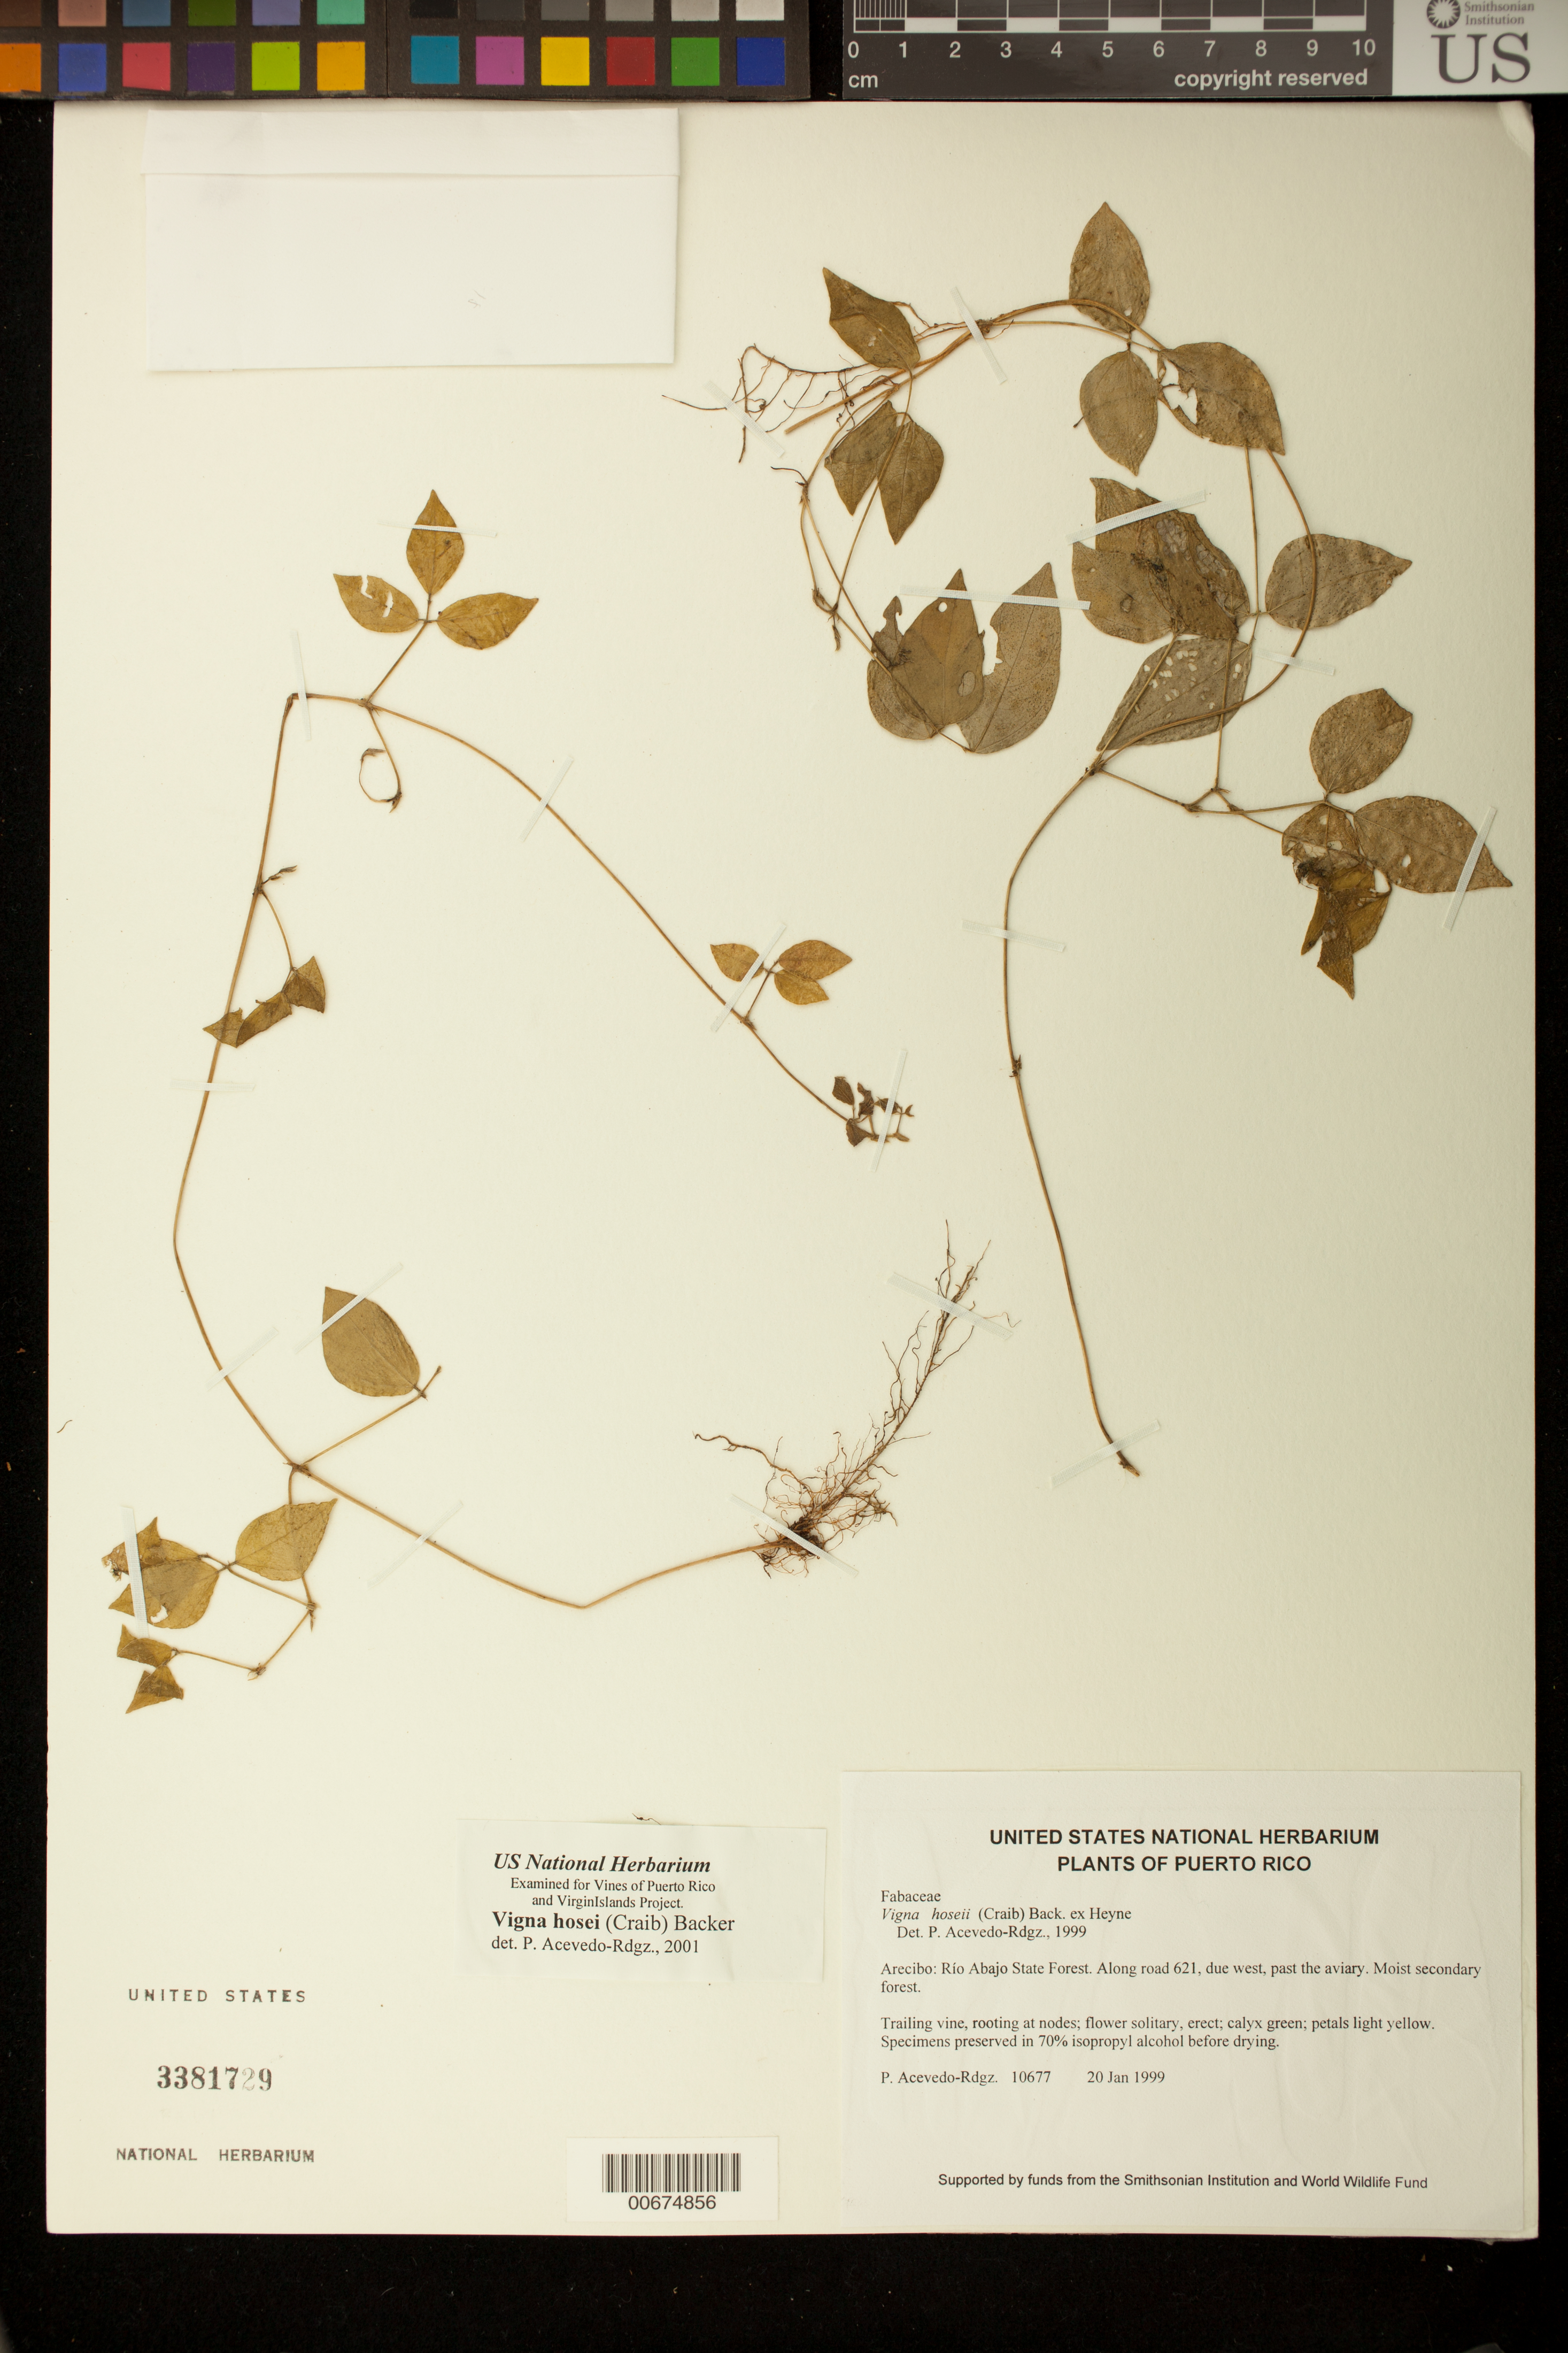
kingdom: Plantae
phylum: Tracheophyta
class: Magnoliopsida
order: Fabales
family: Fabaceae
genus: Vigna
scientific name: Vigna hosei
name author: (Craib) Backer ex K. Heyne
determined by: Acevedo-Rodríguez, P., (BOT), Smithsonian Institution - National Museum of Natural History (UNITED STATES)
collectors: P. Acevedo-Rodr.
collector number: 10677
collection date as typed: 20 Jan 1999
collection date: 1999-01-20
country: Puerto Rico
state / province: Arecibo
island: Puerto Rico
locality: Arecibo; Río Abajo State Forest. Along road 621, due west, past the aviary.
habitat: Moist secondary forest.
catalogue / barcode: US 3381729